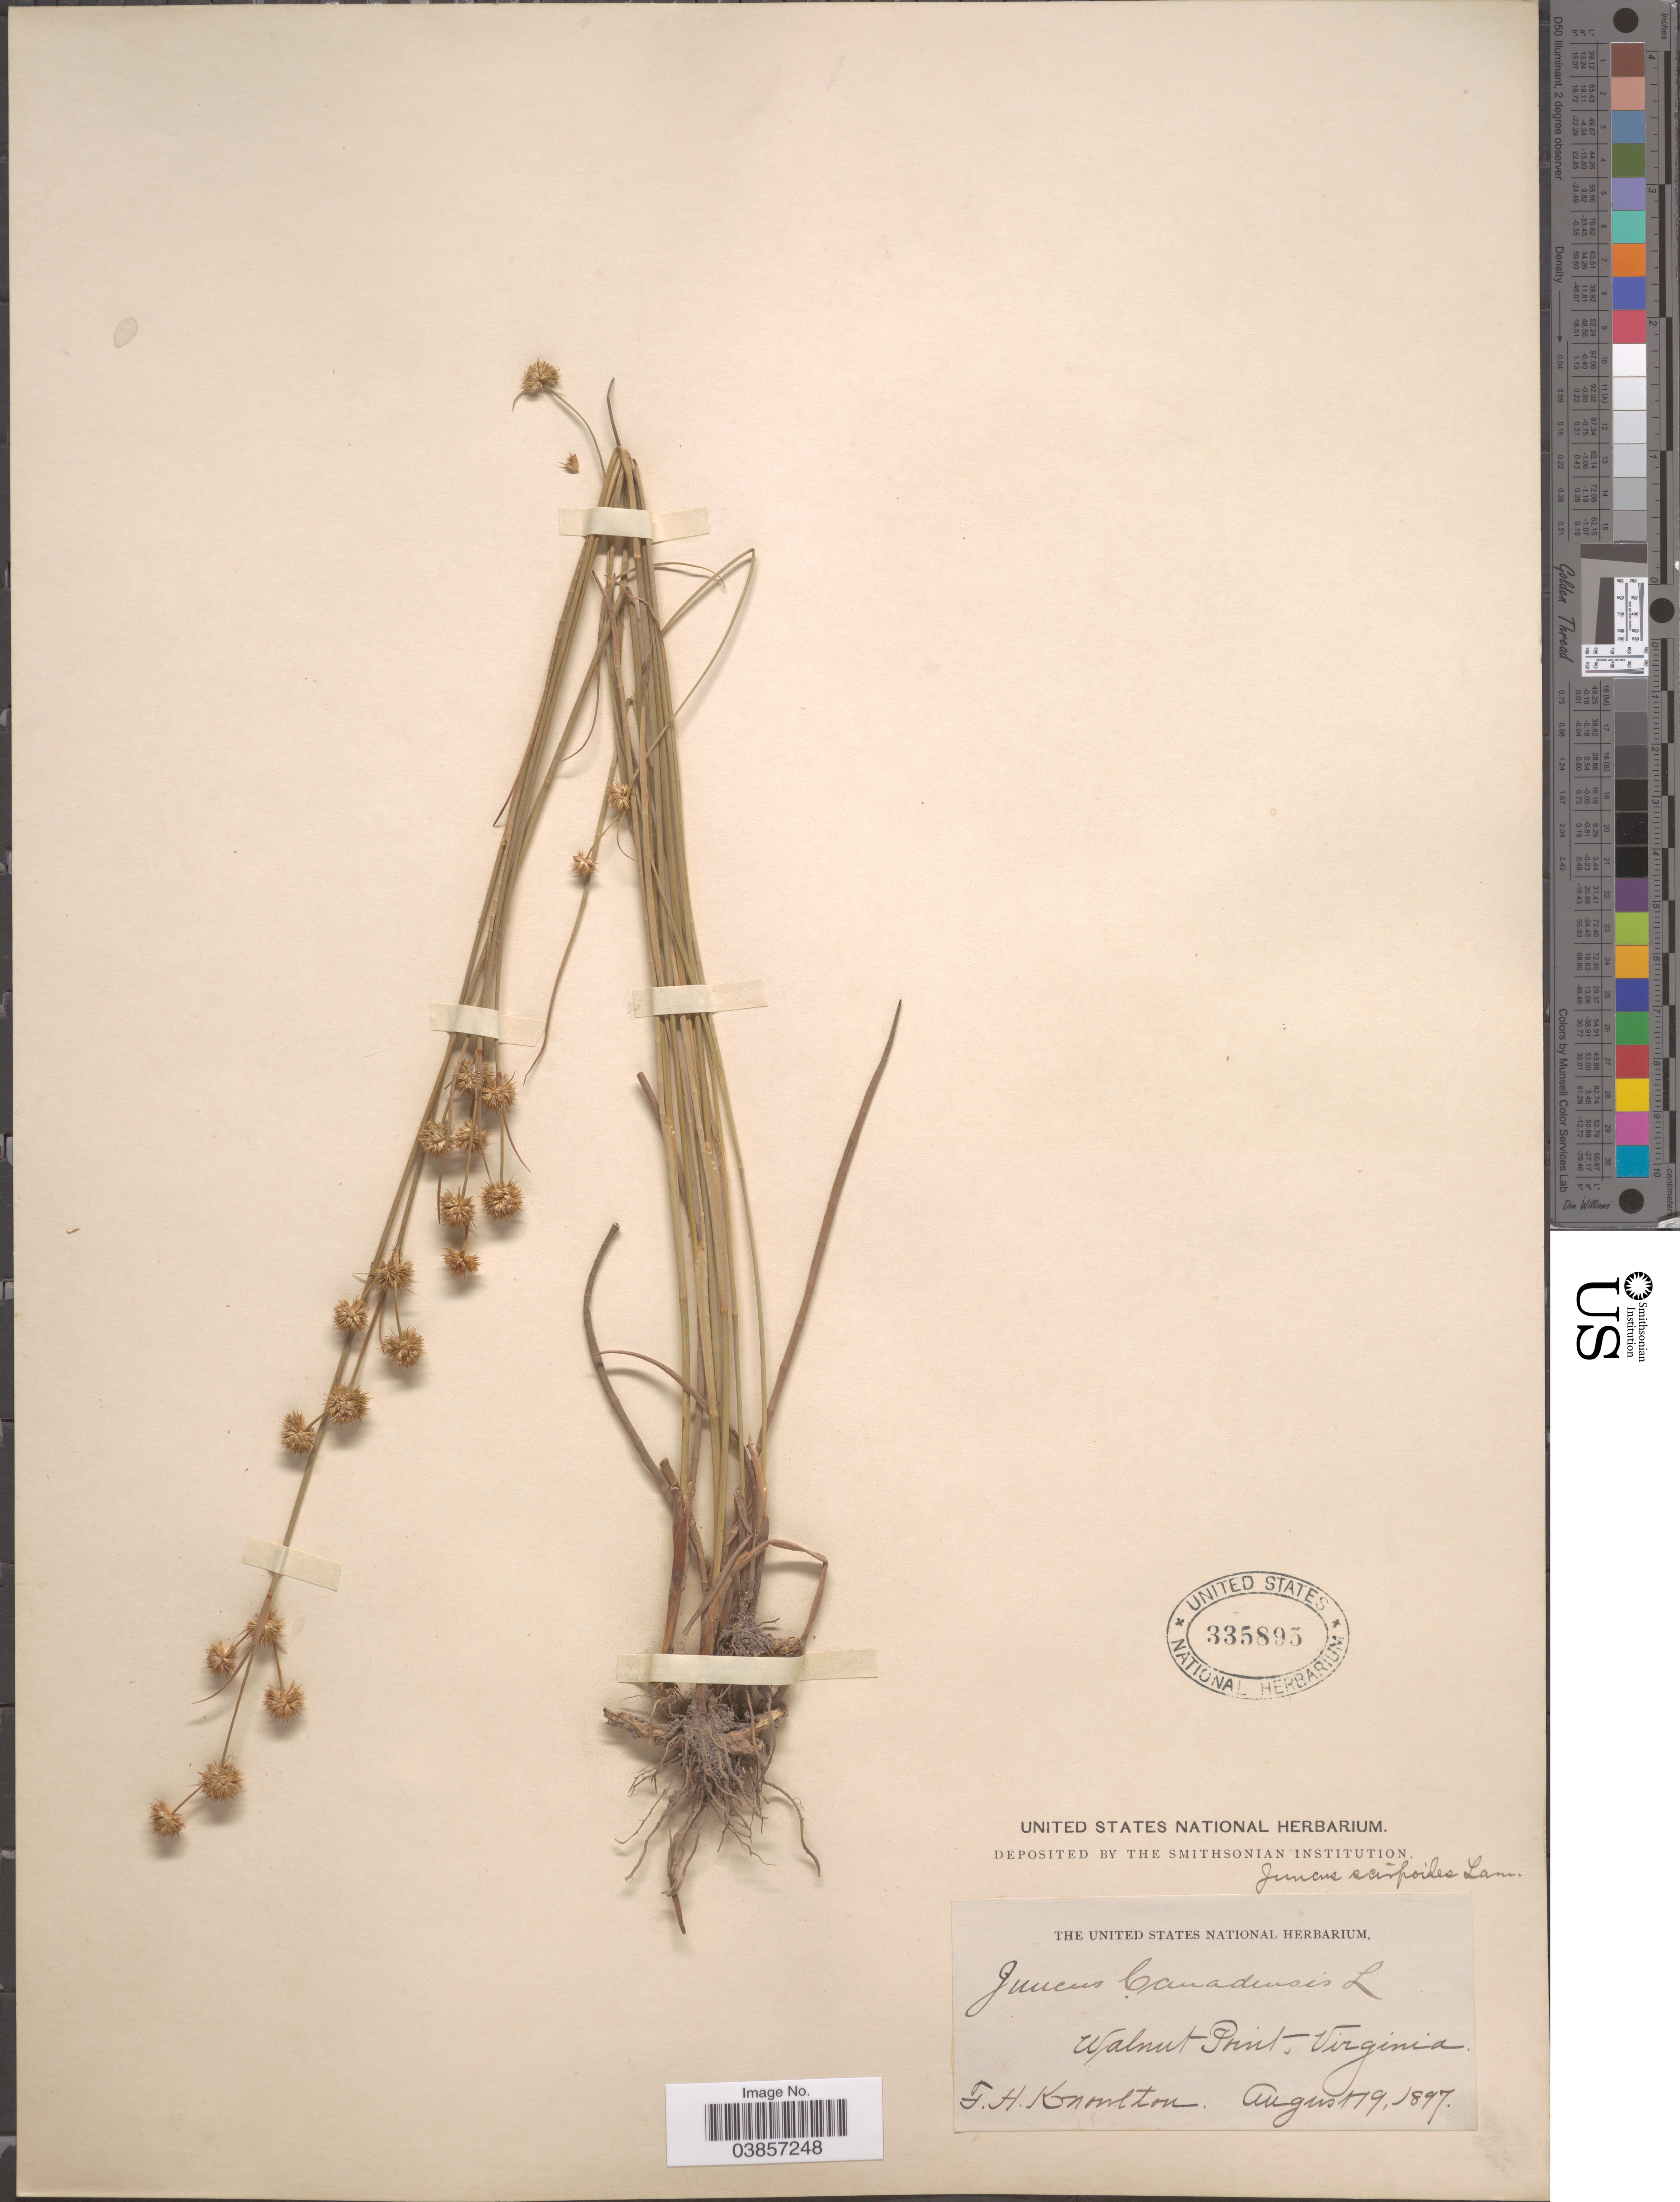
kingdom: Plantae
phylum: Tracheophyta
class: Liliopsida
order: Poales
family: Juncaceae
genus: Juncus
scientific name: Juncus scirpoides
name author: Lam.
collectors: T. H. Knowlton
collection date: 1897-08-19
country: United States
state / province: Virginia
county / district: Northumberland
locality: Walnut Point.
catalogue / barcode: US 335895